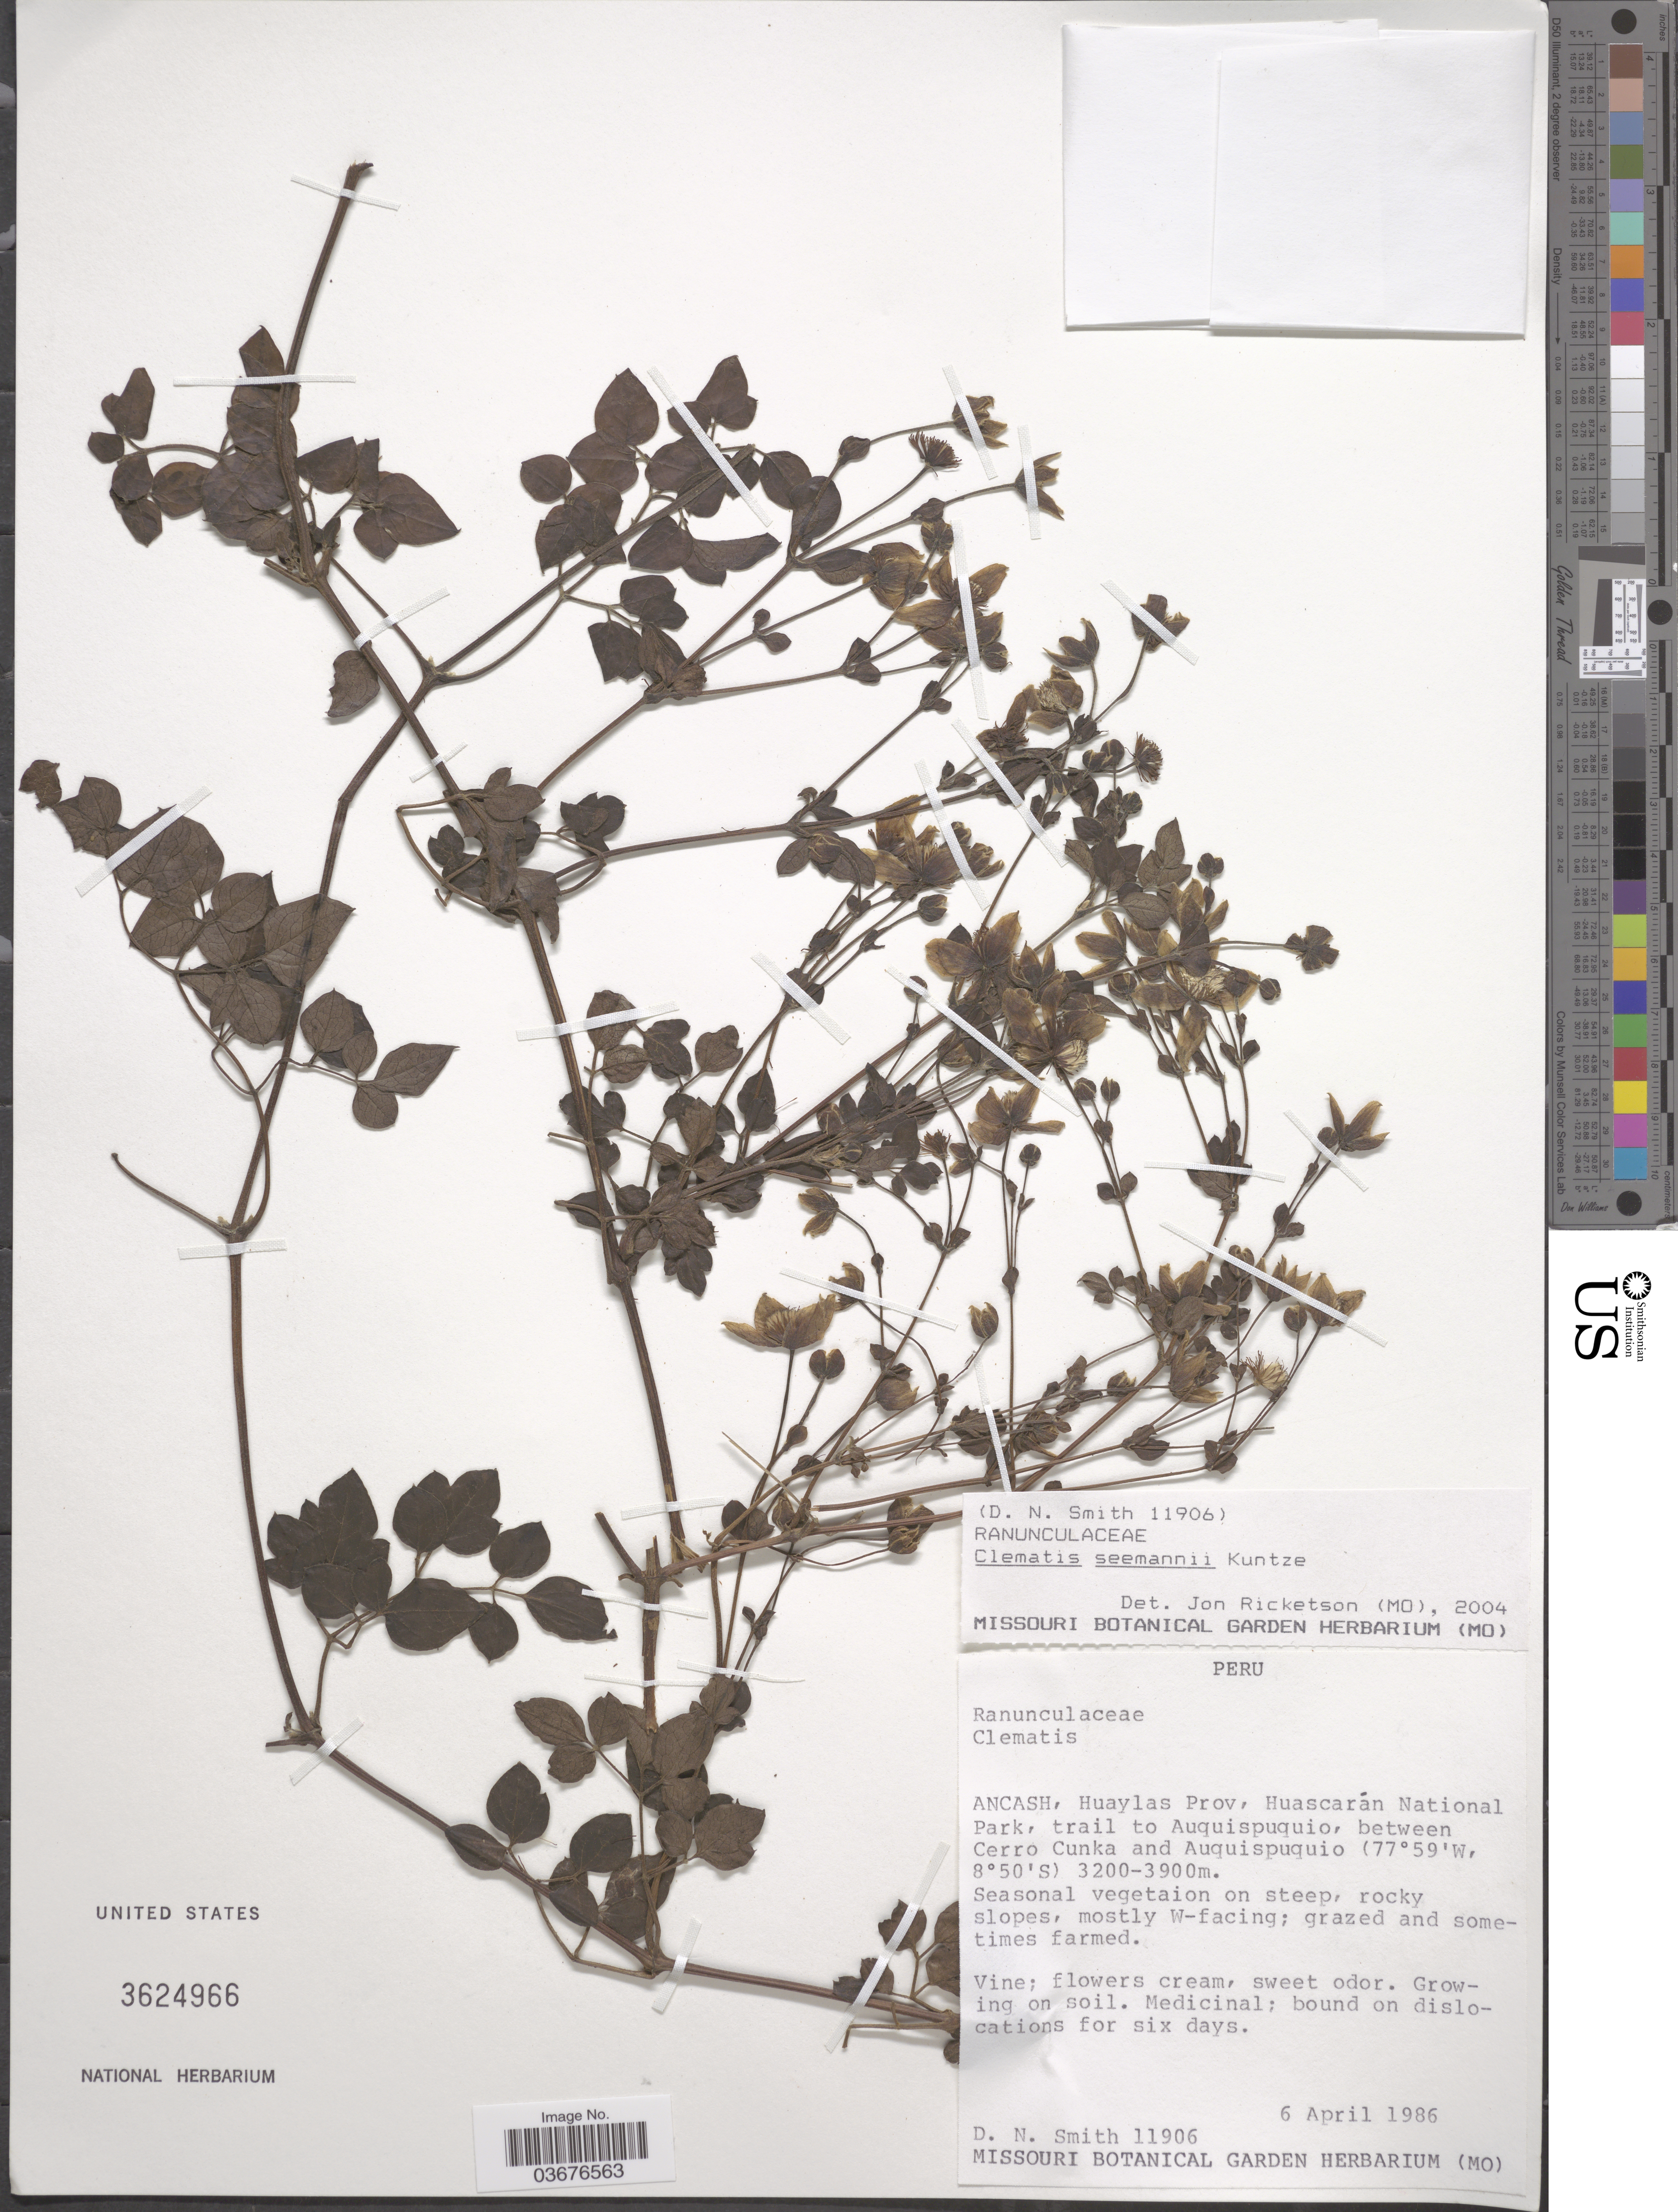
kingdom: Plantae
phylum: Tracheophyta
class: Magnoliopsida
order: Ranunculales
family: Ranunculaceae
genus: Clematis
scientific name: Clematis seemannii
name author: Kuntze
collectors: D. Smith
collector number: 11906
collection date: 1986-04-06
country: Peru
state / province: Ancash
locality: Huaylas Prov, Huascasán National Park, trail to Auquispuquio, between Cerro Cunka and Auquispuquio.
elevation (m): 3200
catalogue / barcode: US 3624966